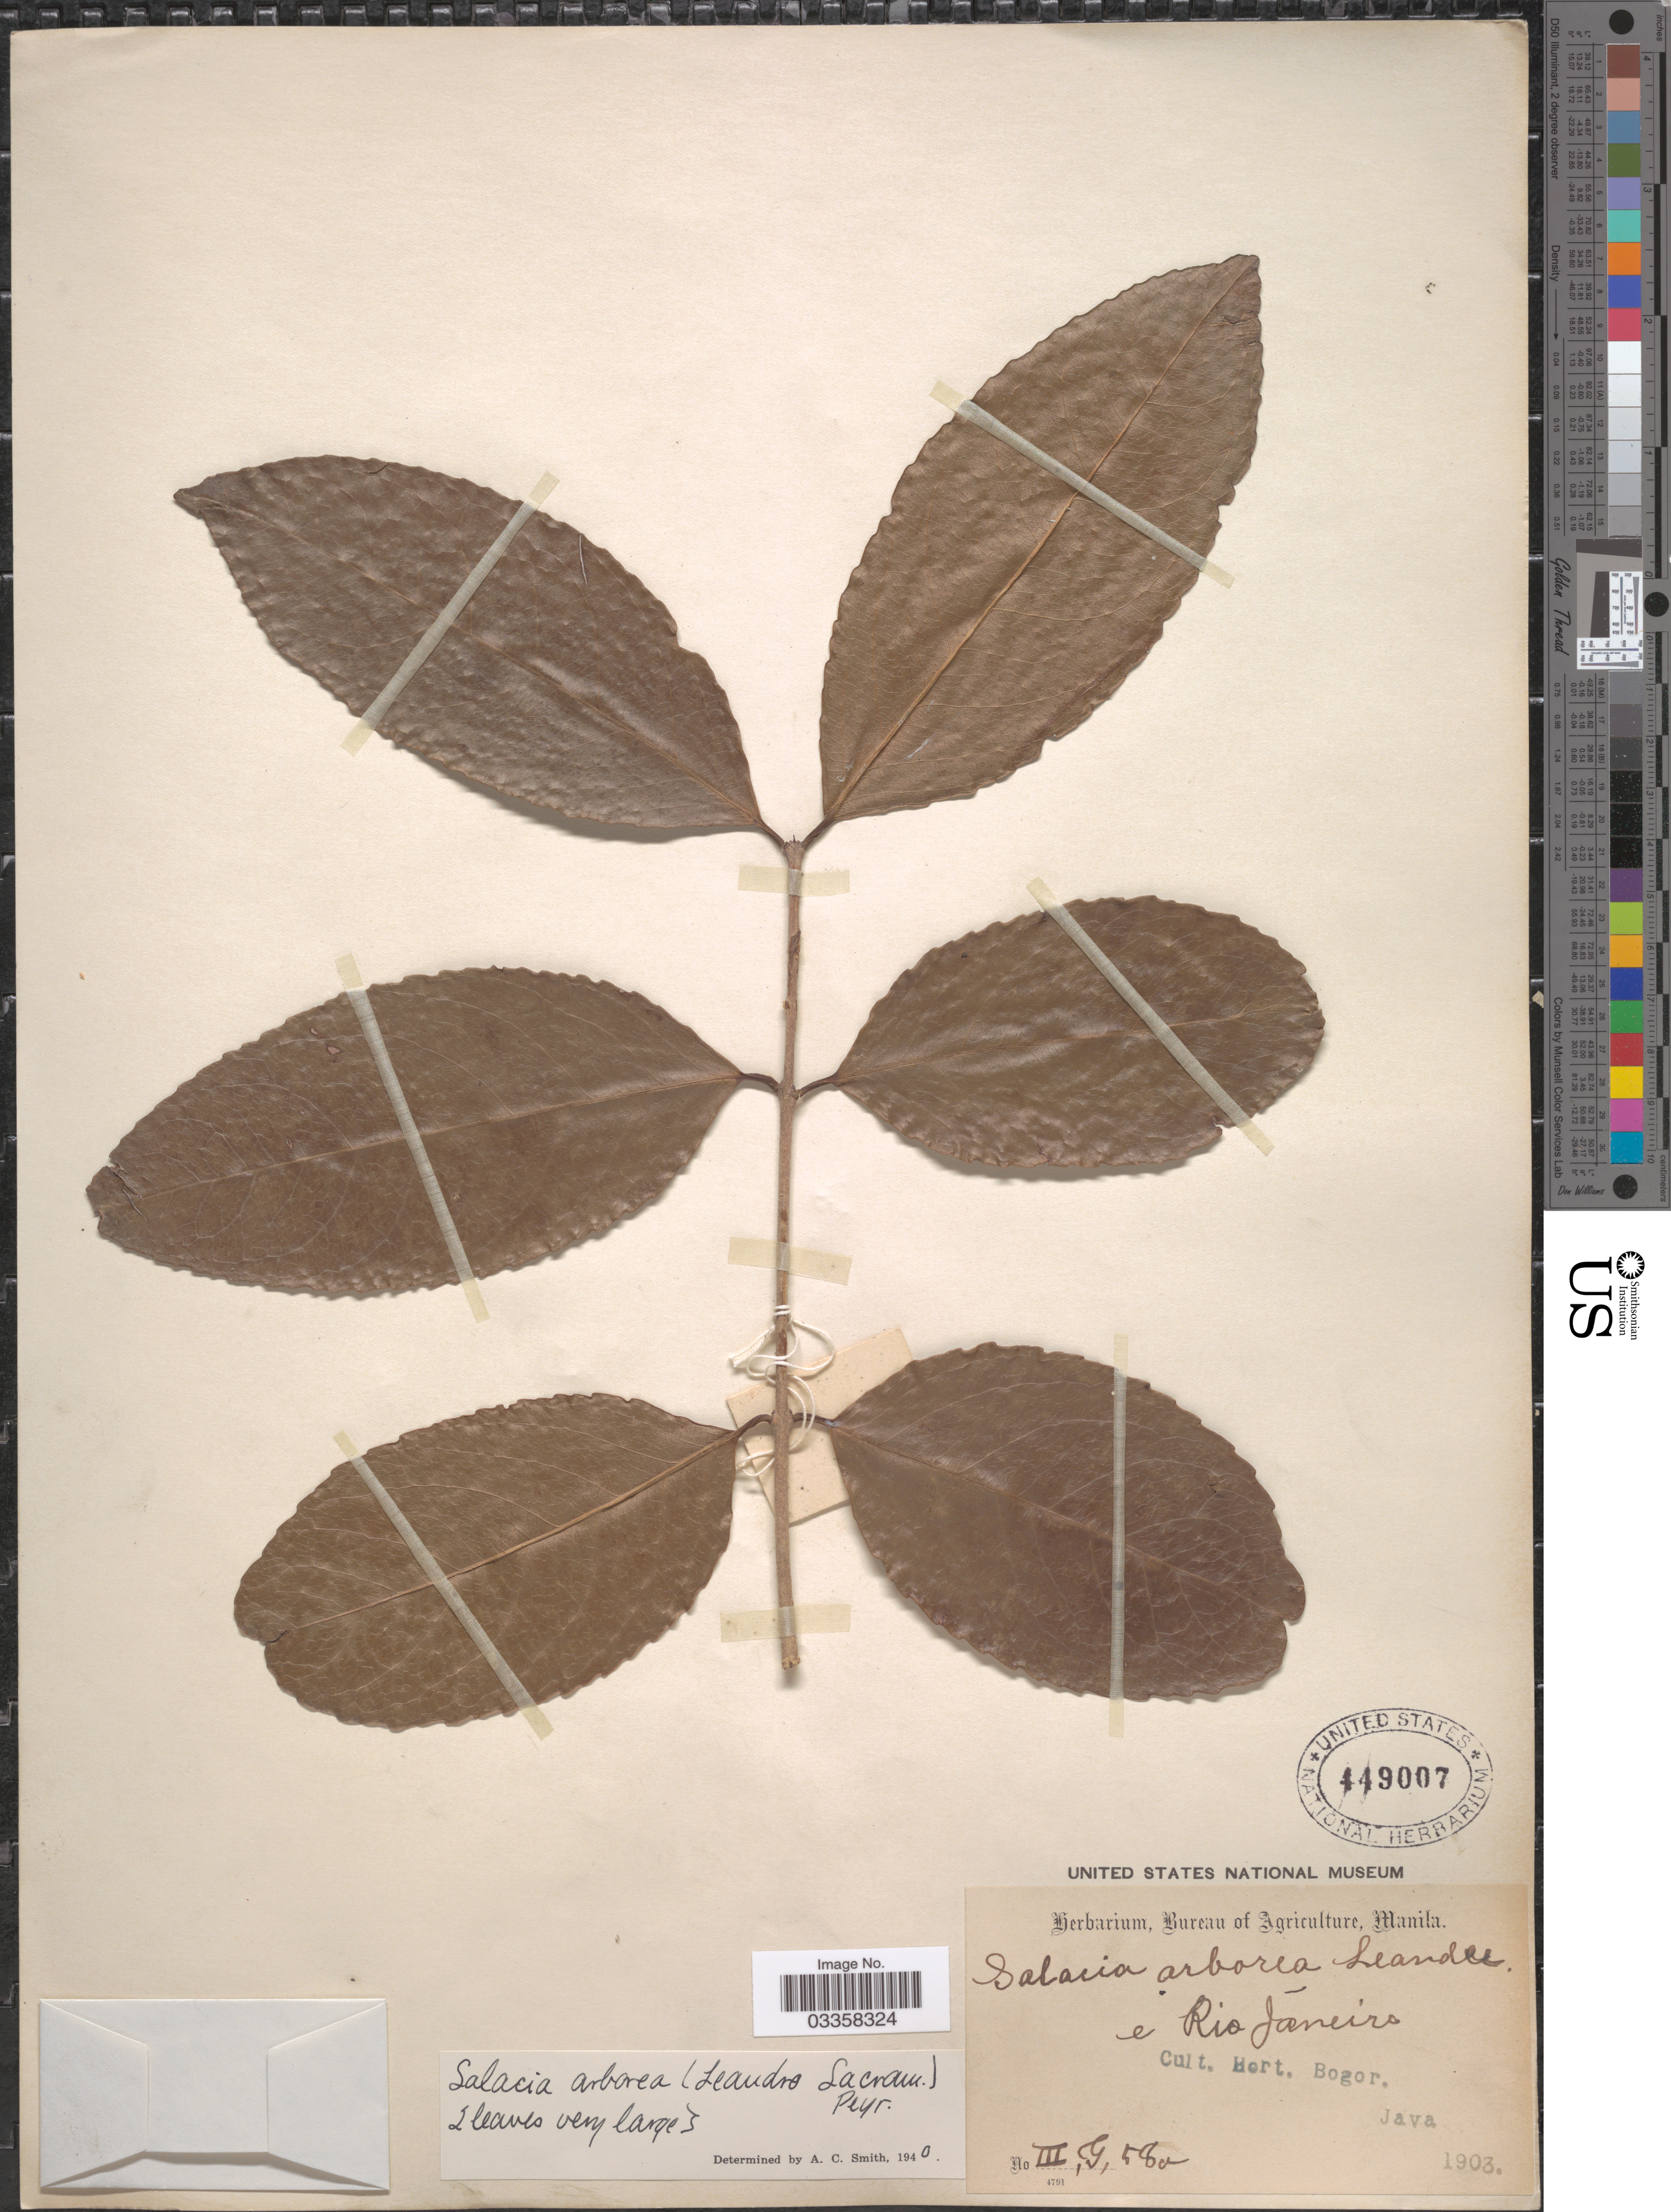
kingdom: Plantae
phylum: Tracheophyta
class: Magnoliopsida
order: Celastrales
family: Celastraceae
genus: Salacia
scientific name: Salacia arborea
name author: Peyr.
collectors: Cult. Hort. Bogor.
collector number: III,G,58a*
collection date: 1903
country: Indonesia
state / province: Java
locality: E Rio Janeiro. [unsure placement]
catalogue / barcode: US 449007